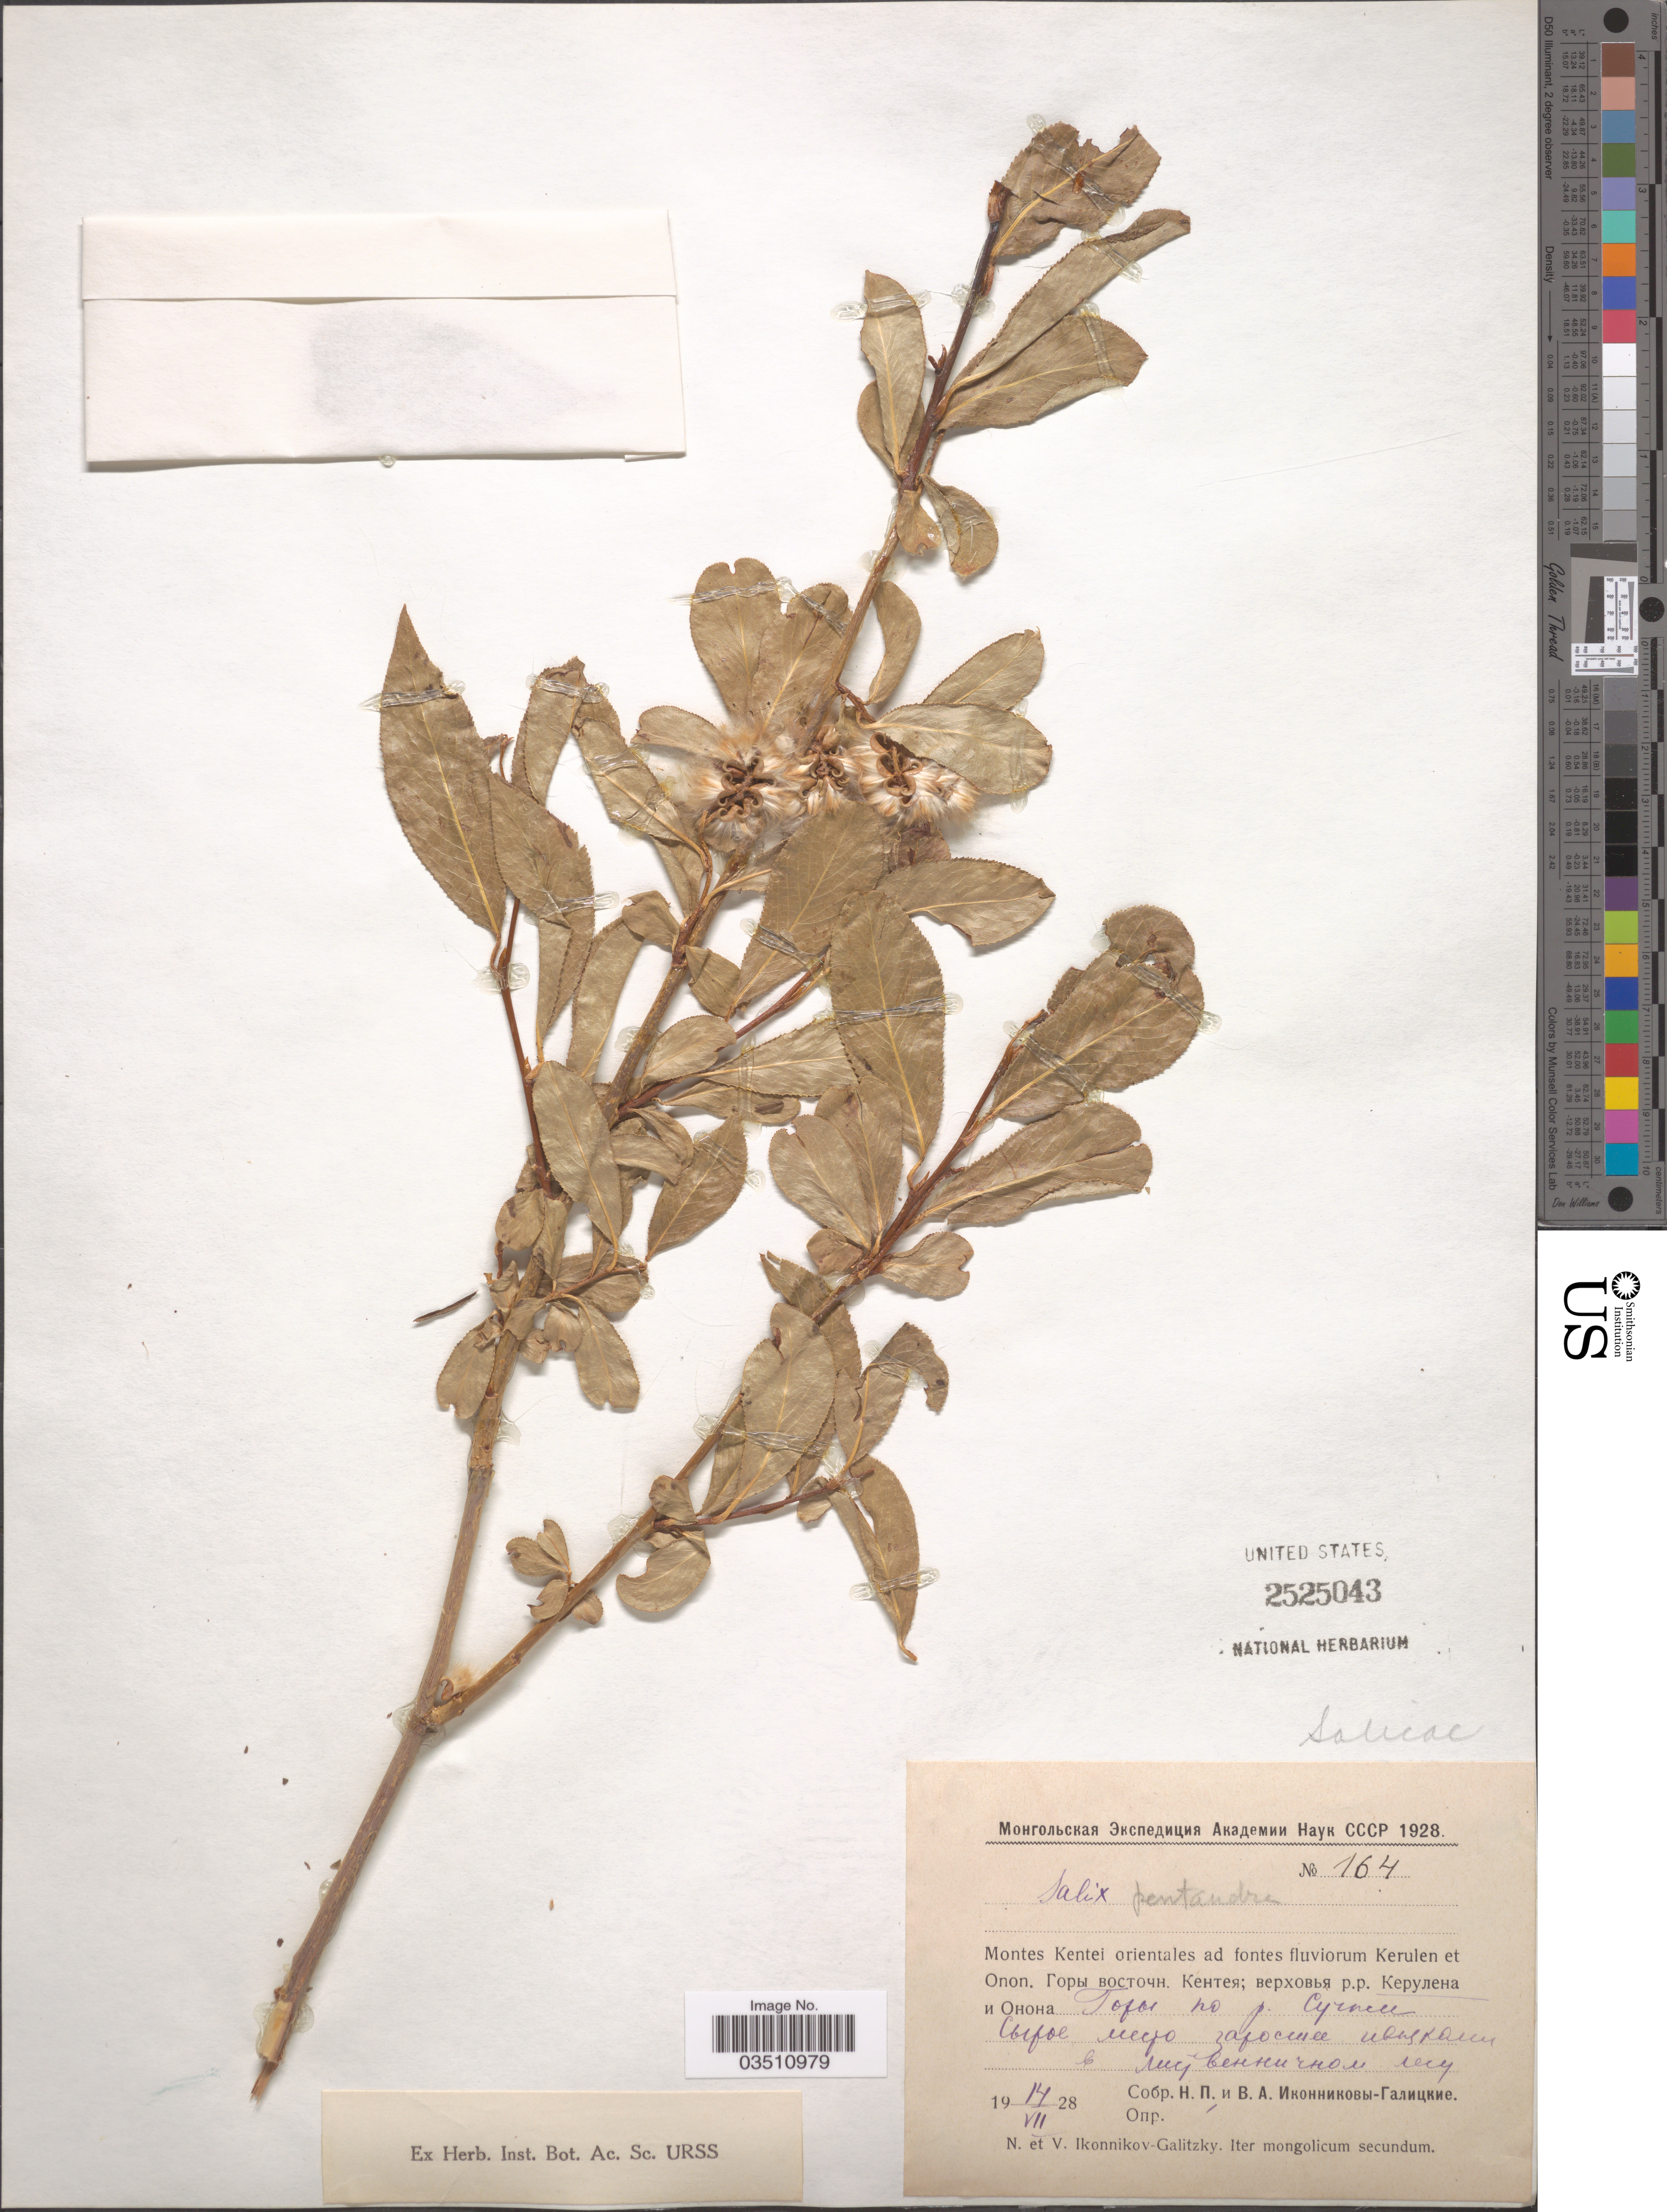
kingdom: Plantae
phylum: Tracheophyta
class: Magnoliopsida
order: Malpighiales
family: Salicaceae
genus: Salix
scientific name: Salix pentandra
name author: L.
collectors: N. P. Ikonnikov-Galitzky & V. Ikonnikov-Galitzky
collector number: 164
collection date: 1928-07-14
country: Mongolia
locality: Mongolicum secundum. Montes Kentei orientales ad fontes fluviorum Kerulen et Onon.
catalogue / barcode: US 2525043